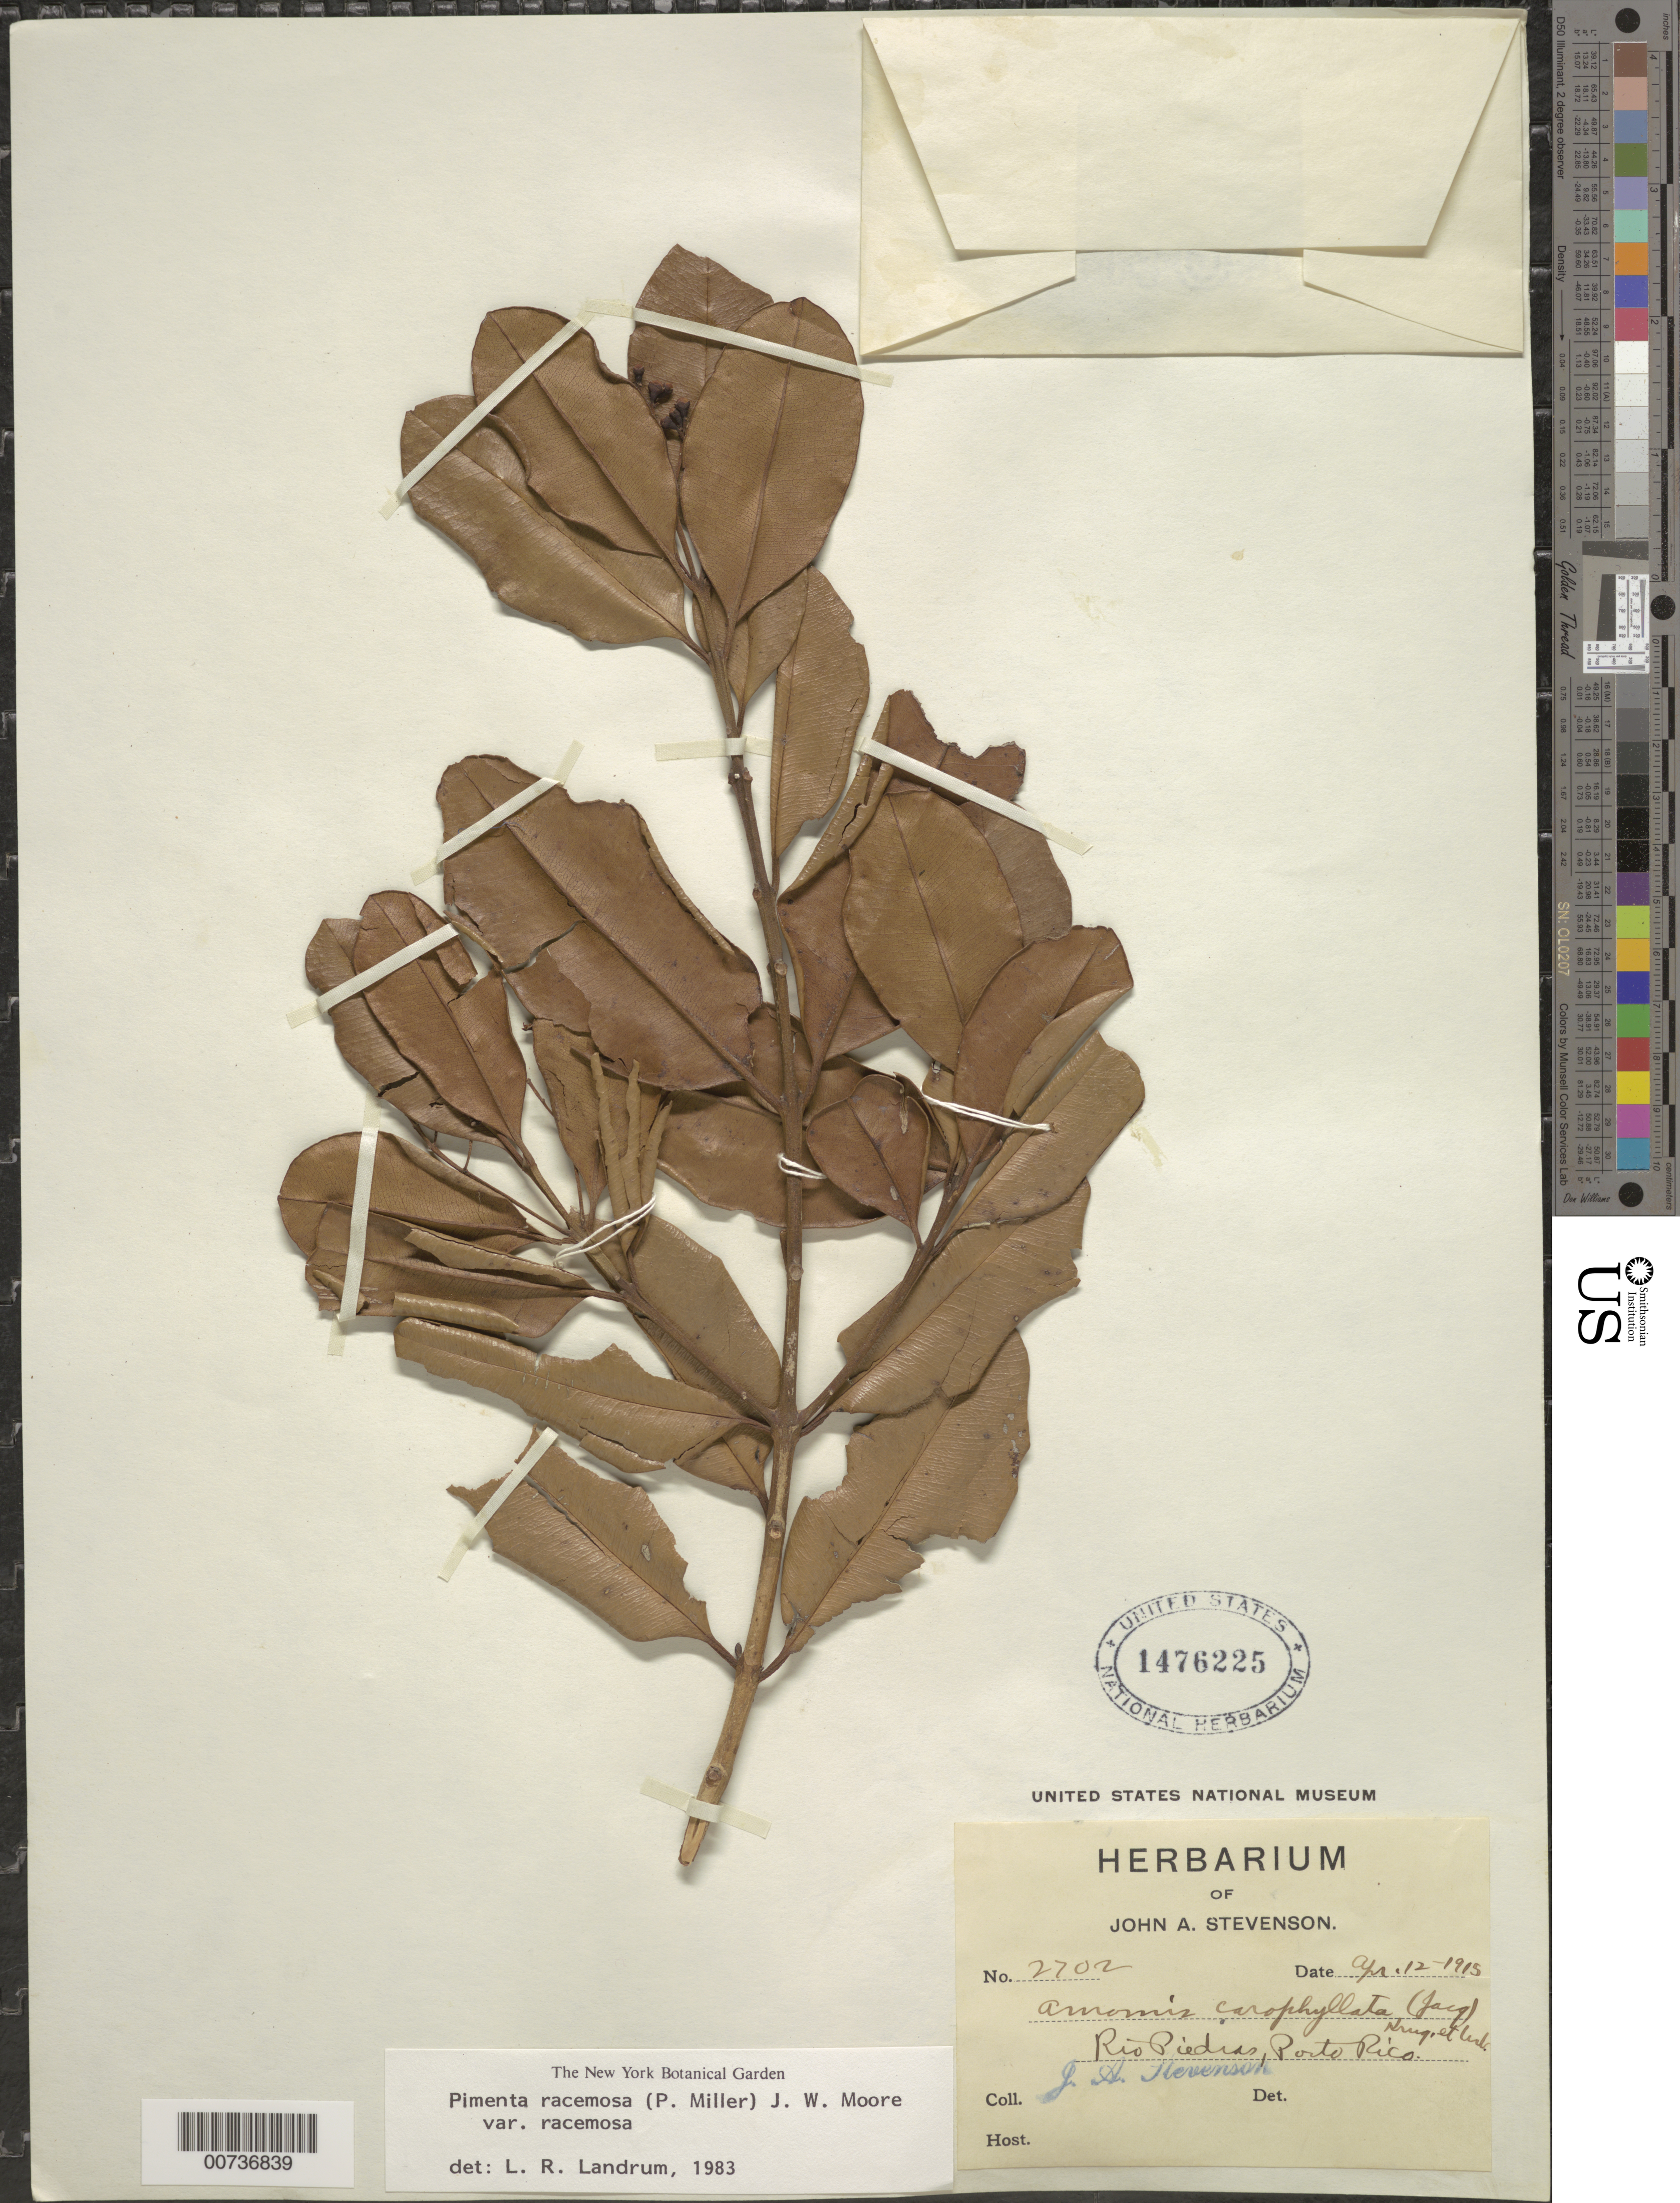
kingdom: Plantae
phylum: Tracheophyta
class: Magnoliopsida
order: Myrtales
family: Myrtaceae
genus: Pimenta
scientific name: Pimenta racemosa var. racemosa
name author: (Mill.) J.W. Moore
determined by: Landrum, L. R.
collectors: J. Stevenson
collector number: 2702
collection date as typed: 12 Apr 1915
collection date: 1915-04-12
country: Puerto Rico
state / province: San Juan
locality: Rio Piedras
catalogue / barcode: US 1476225